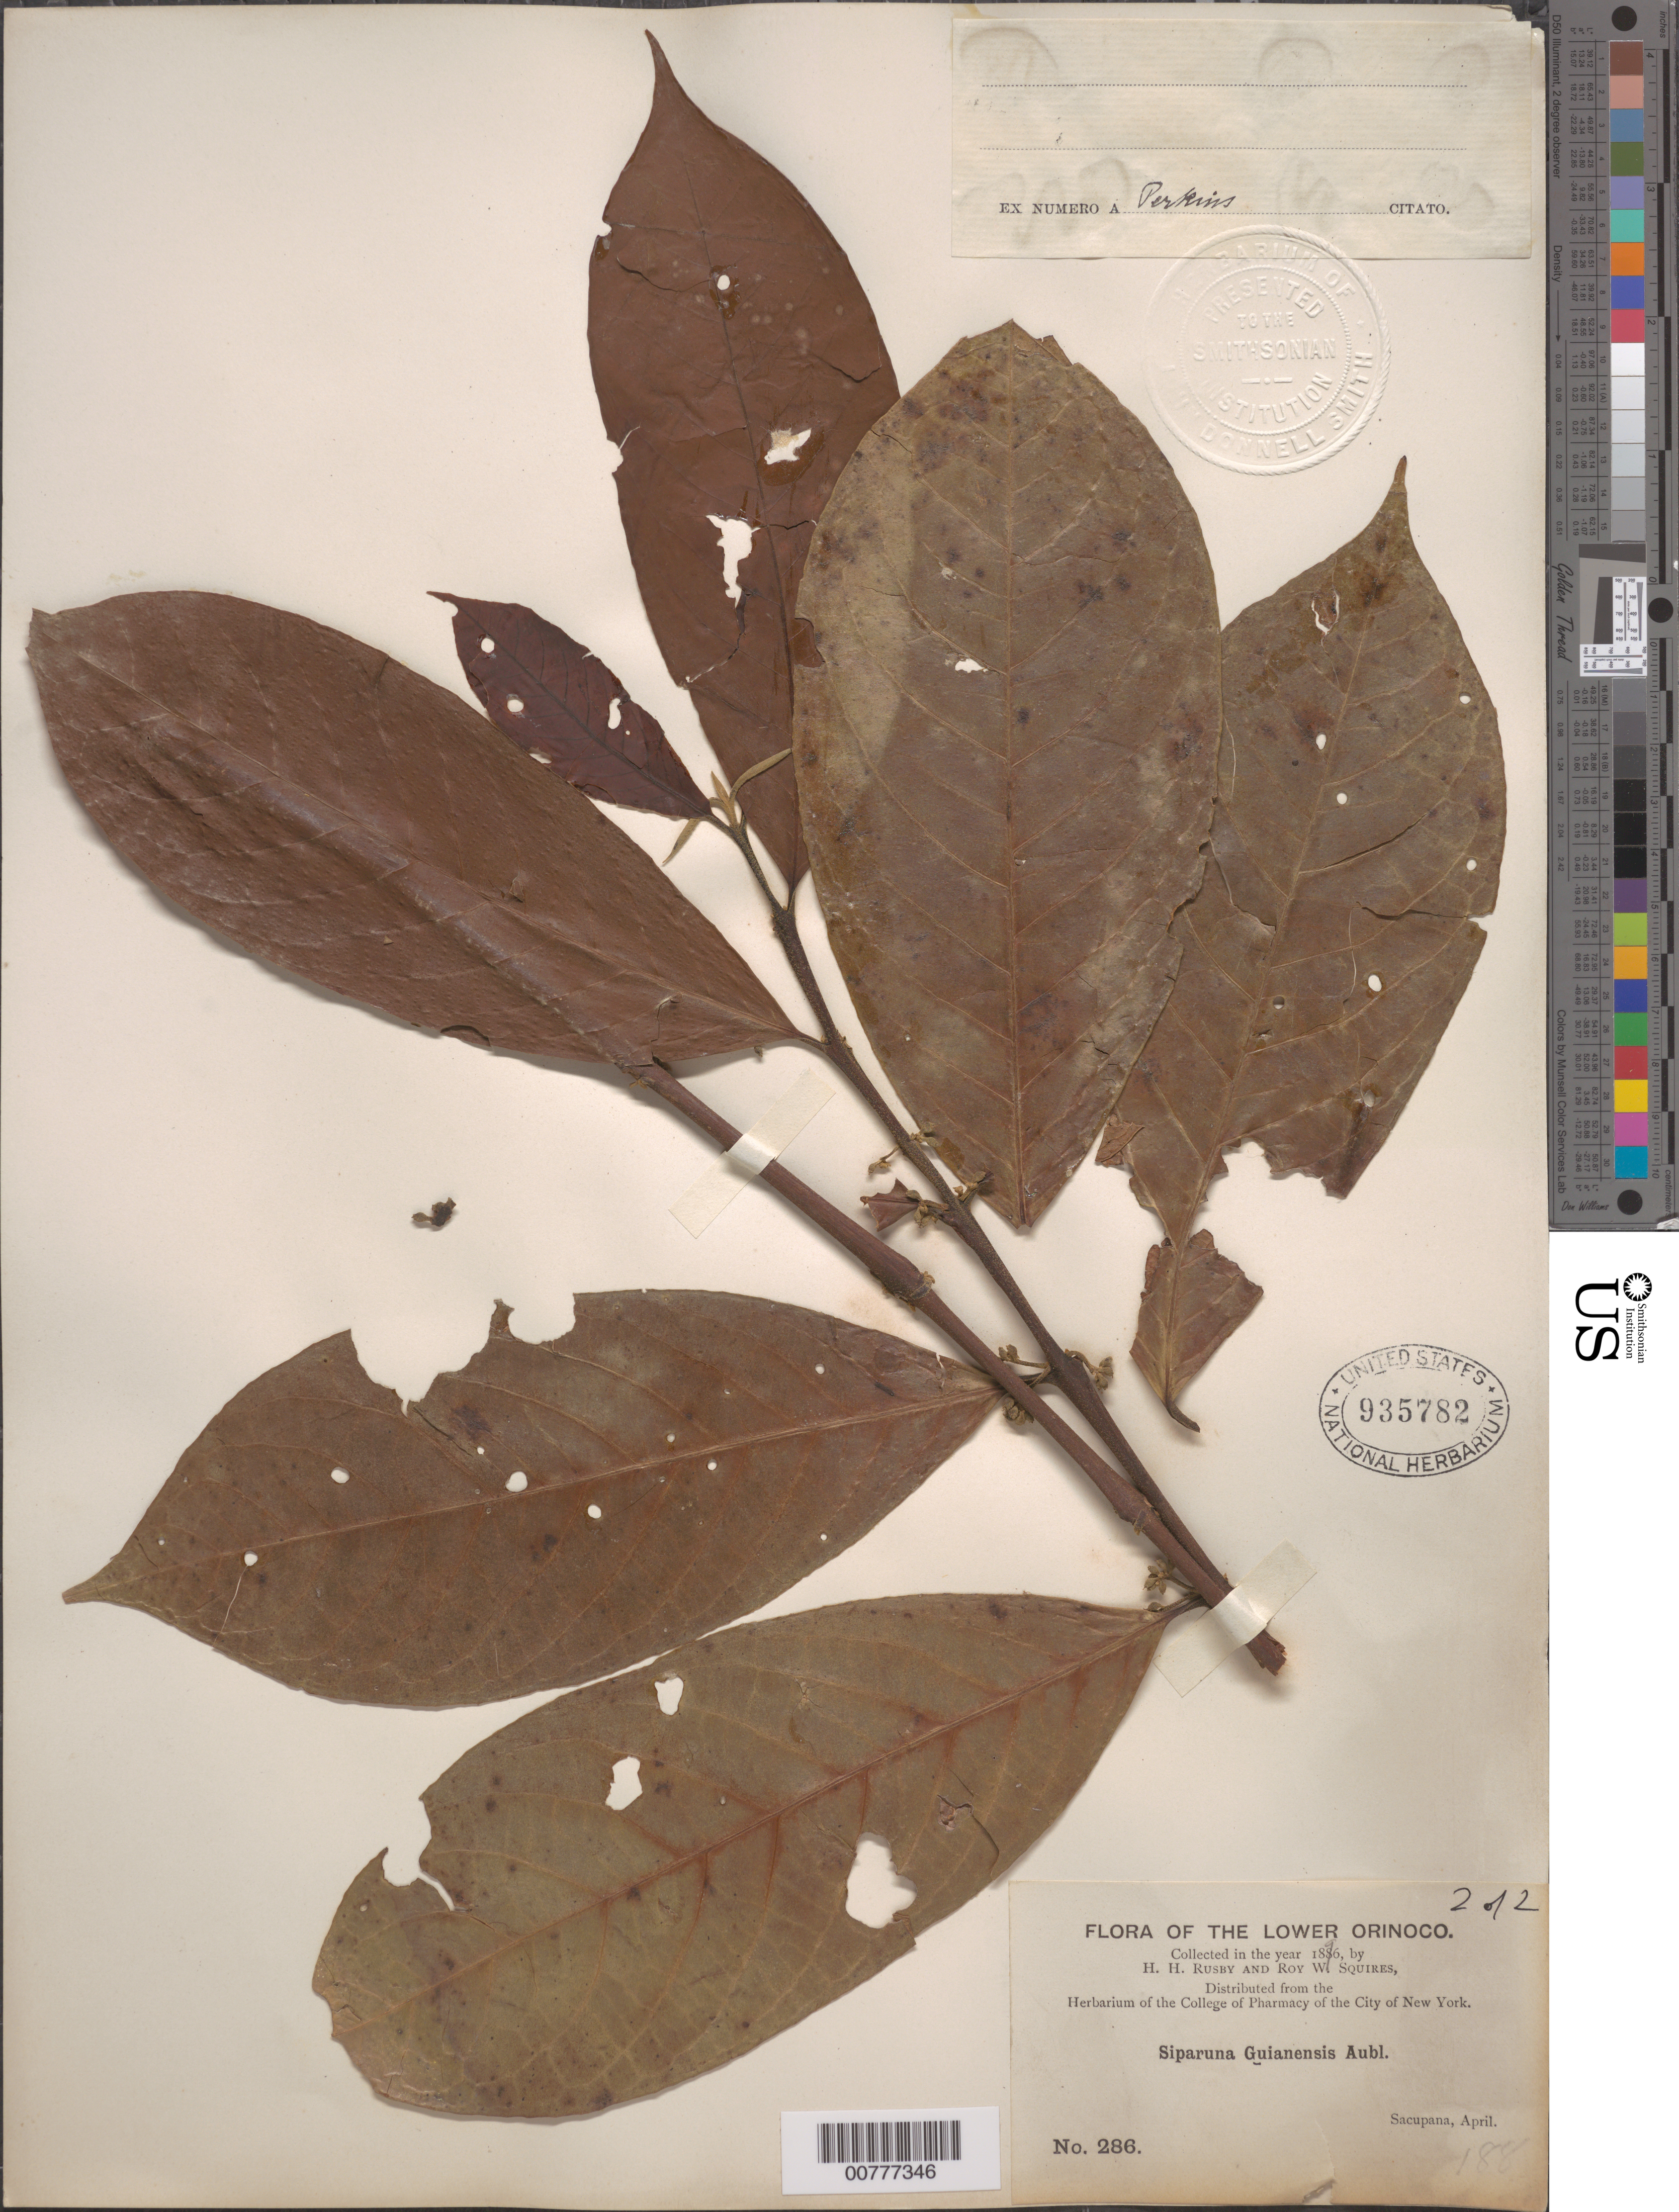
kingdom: Plantae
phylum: Tracheophyta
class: Magnoliopsida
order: Laurales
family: Siparunaceae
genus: Siparuna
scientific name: Siparuna guianensis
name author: Aubl.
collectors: H. H. Rusby & R. Squires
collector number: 286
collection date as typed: April 1896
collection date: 1896-04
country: Venezuela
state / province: Delta Amacuro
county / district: Antonio Díaz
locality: Lower Orinoco, Sacupana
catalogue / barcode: US 935782